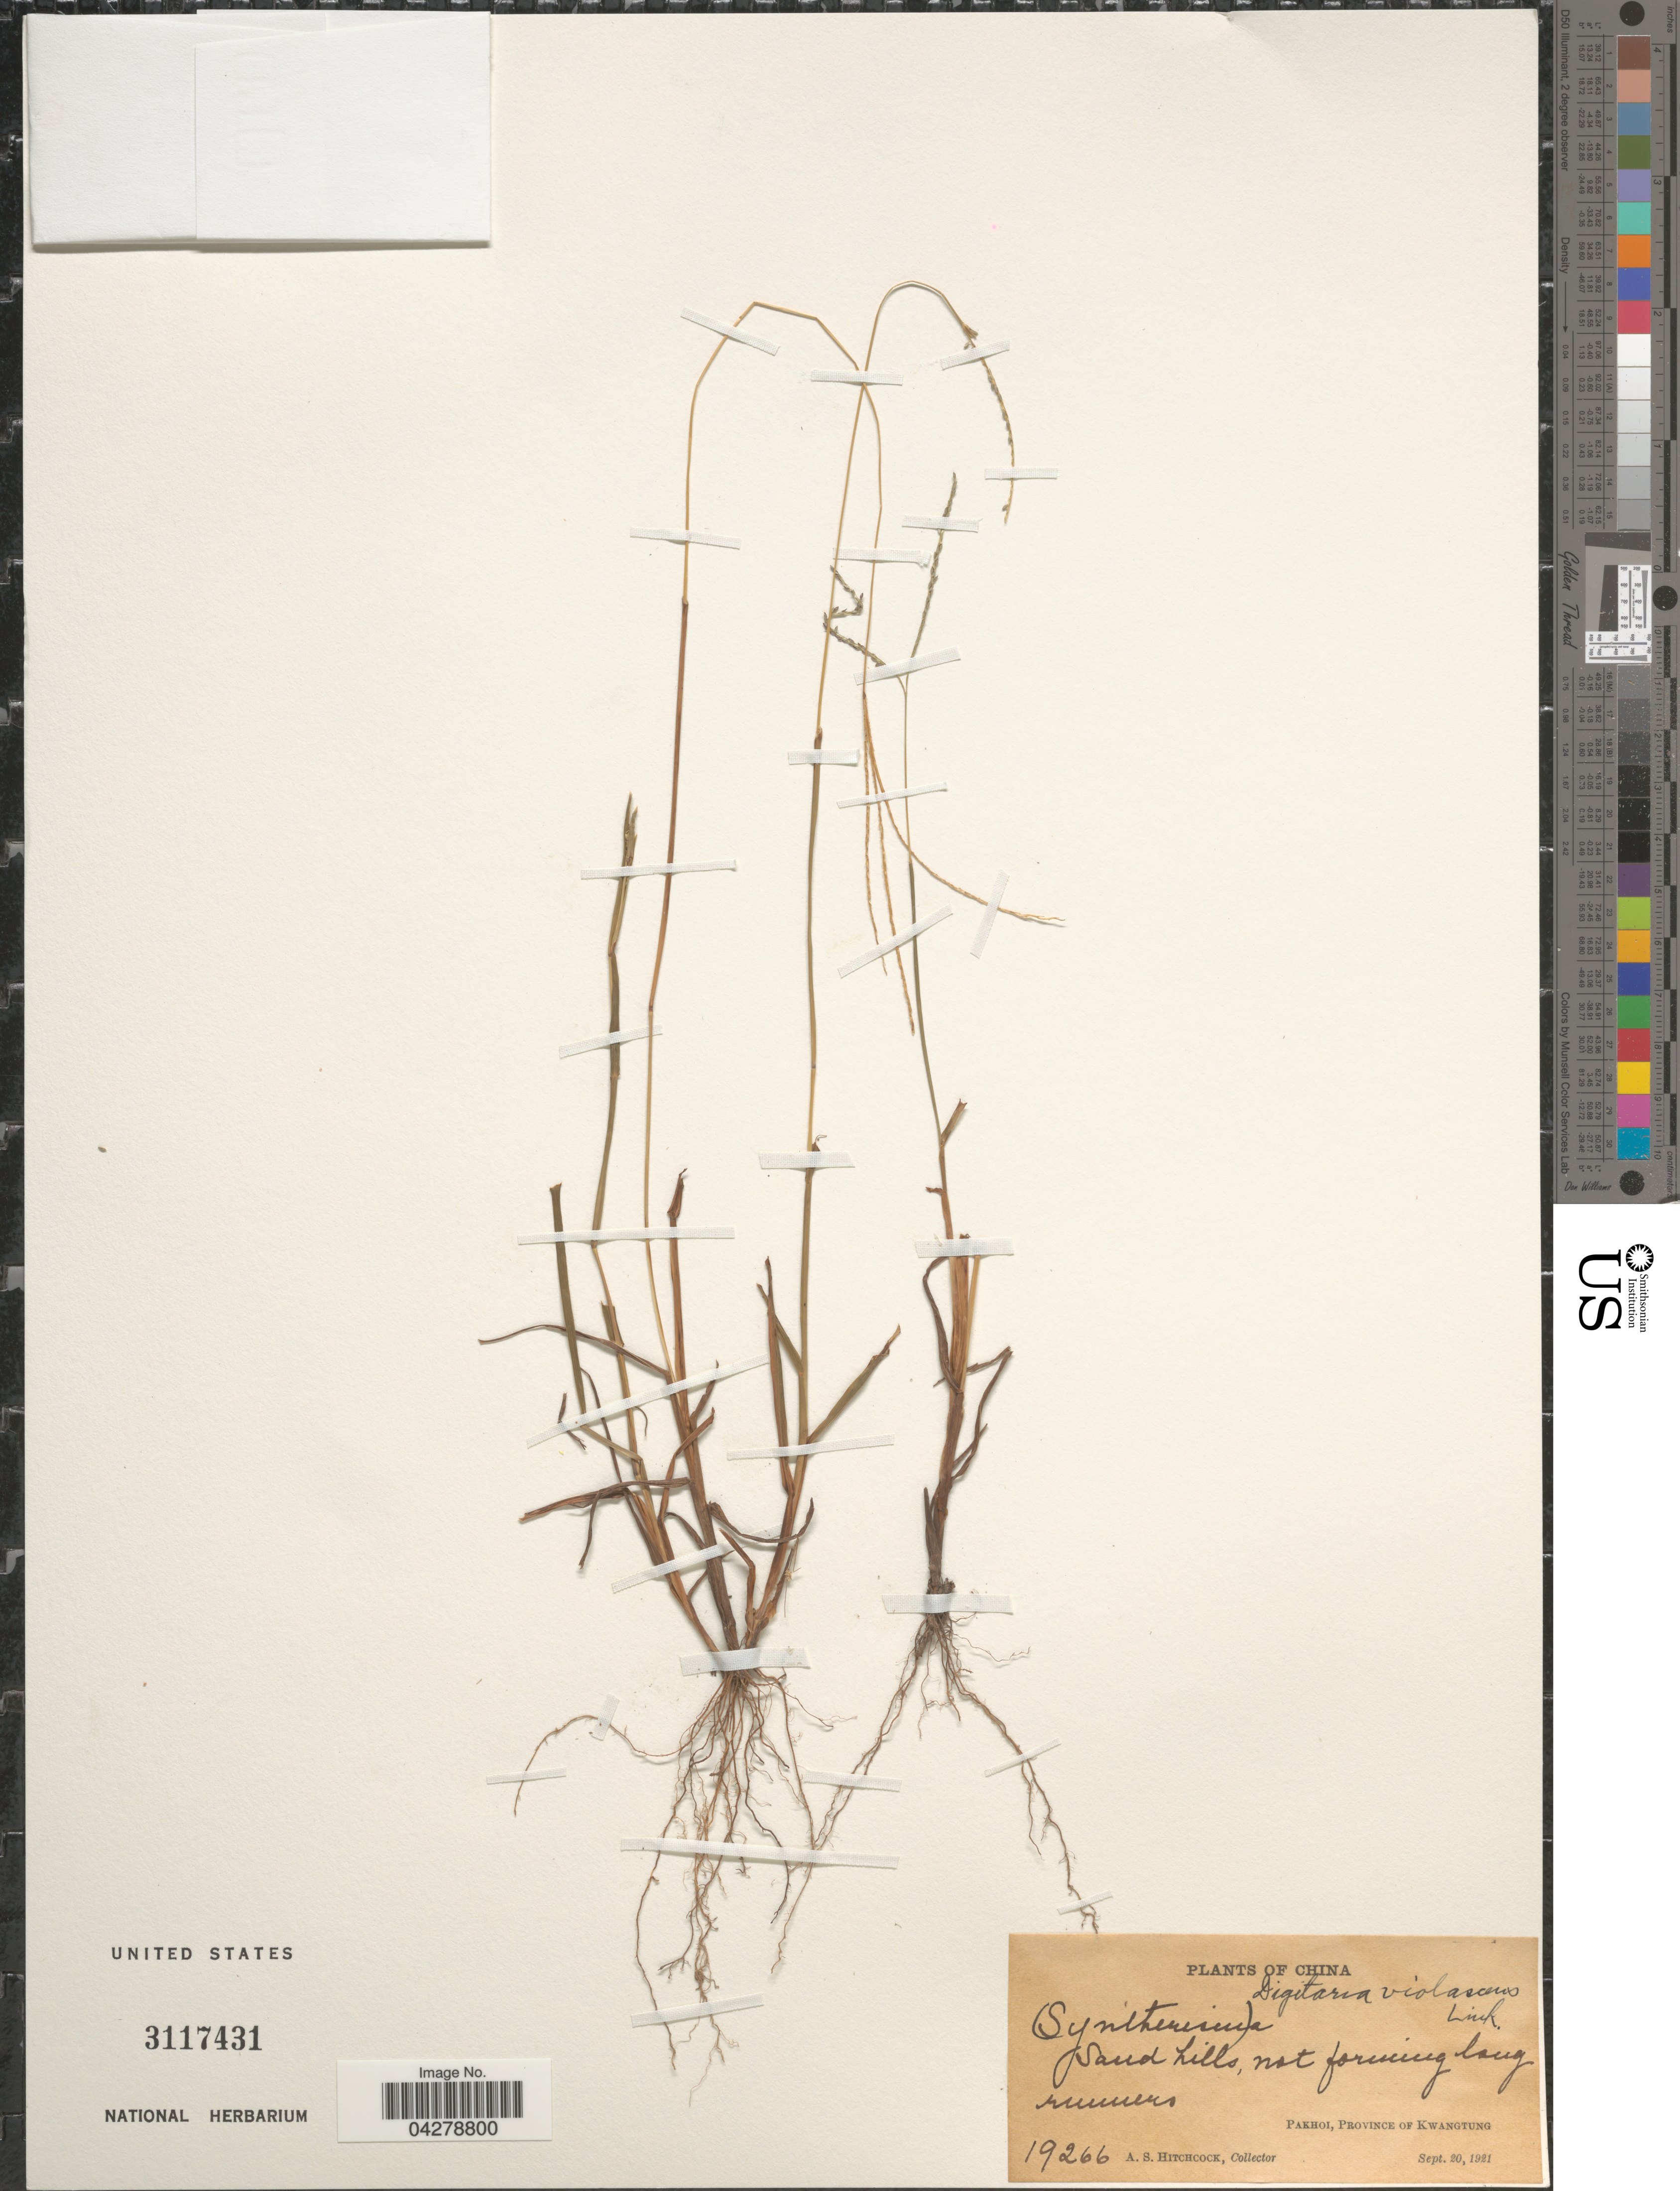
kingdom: Plantae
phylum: Tracheophyta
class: Liliopsida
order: Poales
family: Poaceae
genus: Digitaria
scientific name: Digitaria violascens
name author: Link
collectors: A. S. Hitchcock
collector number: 19266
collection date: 1921-09-20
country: China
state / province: Guangdong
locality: Pakhoi, Province Of Kwangtung.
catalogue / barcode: US 3117431